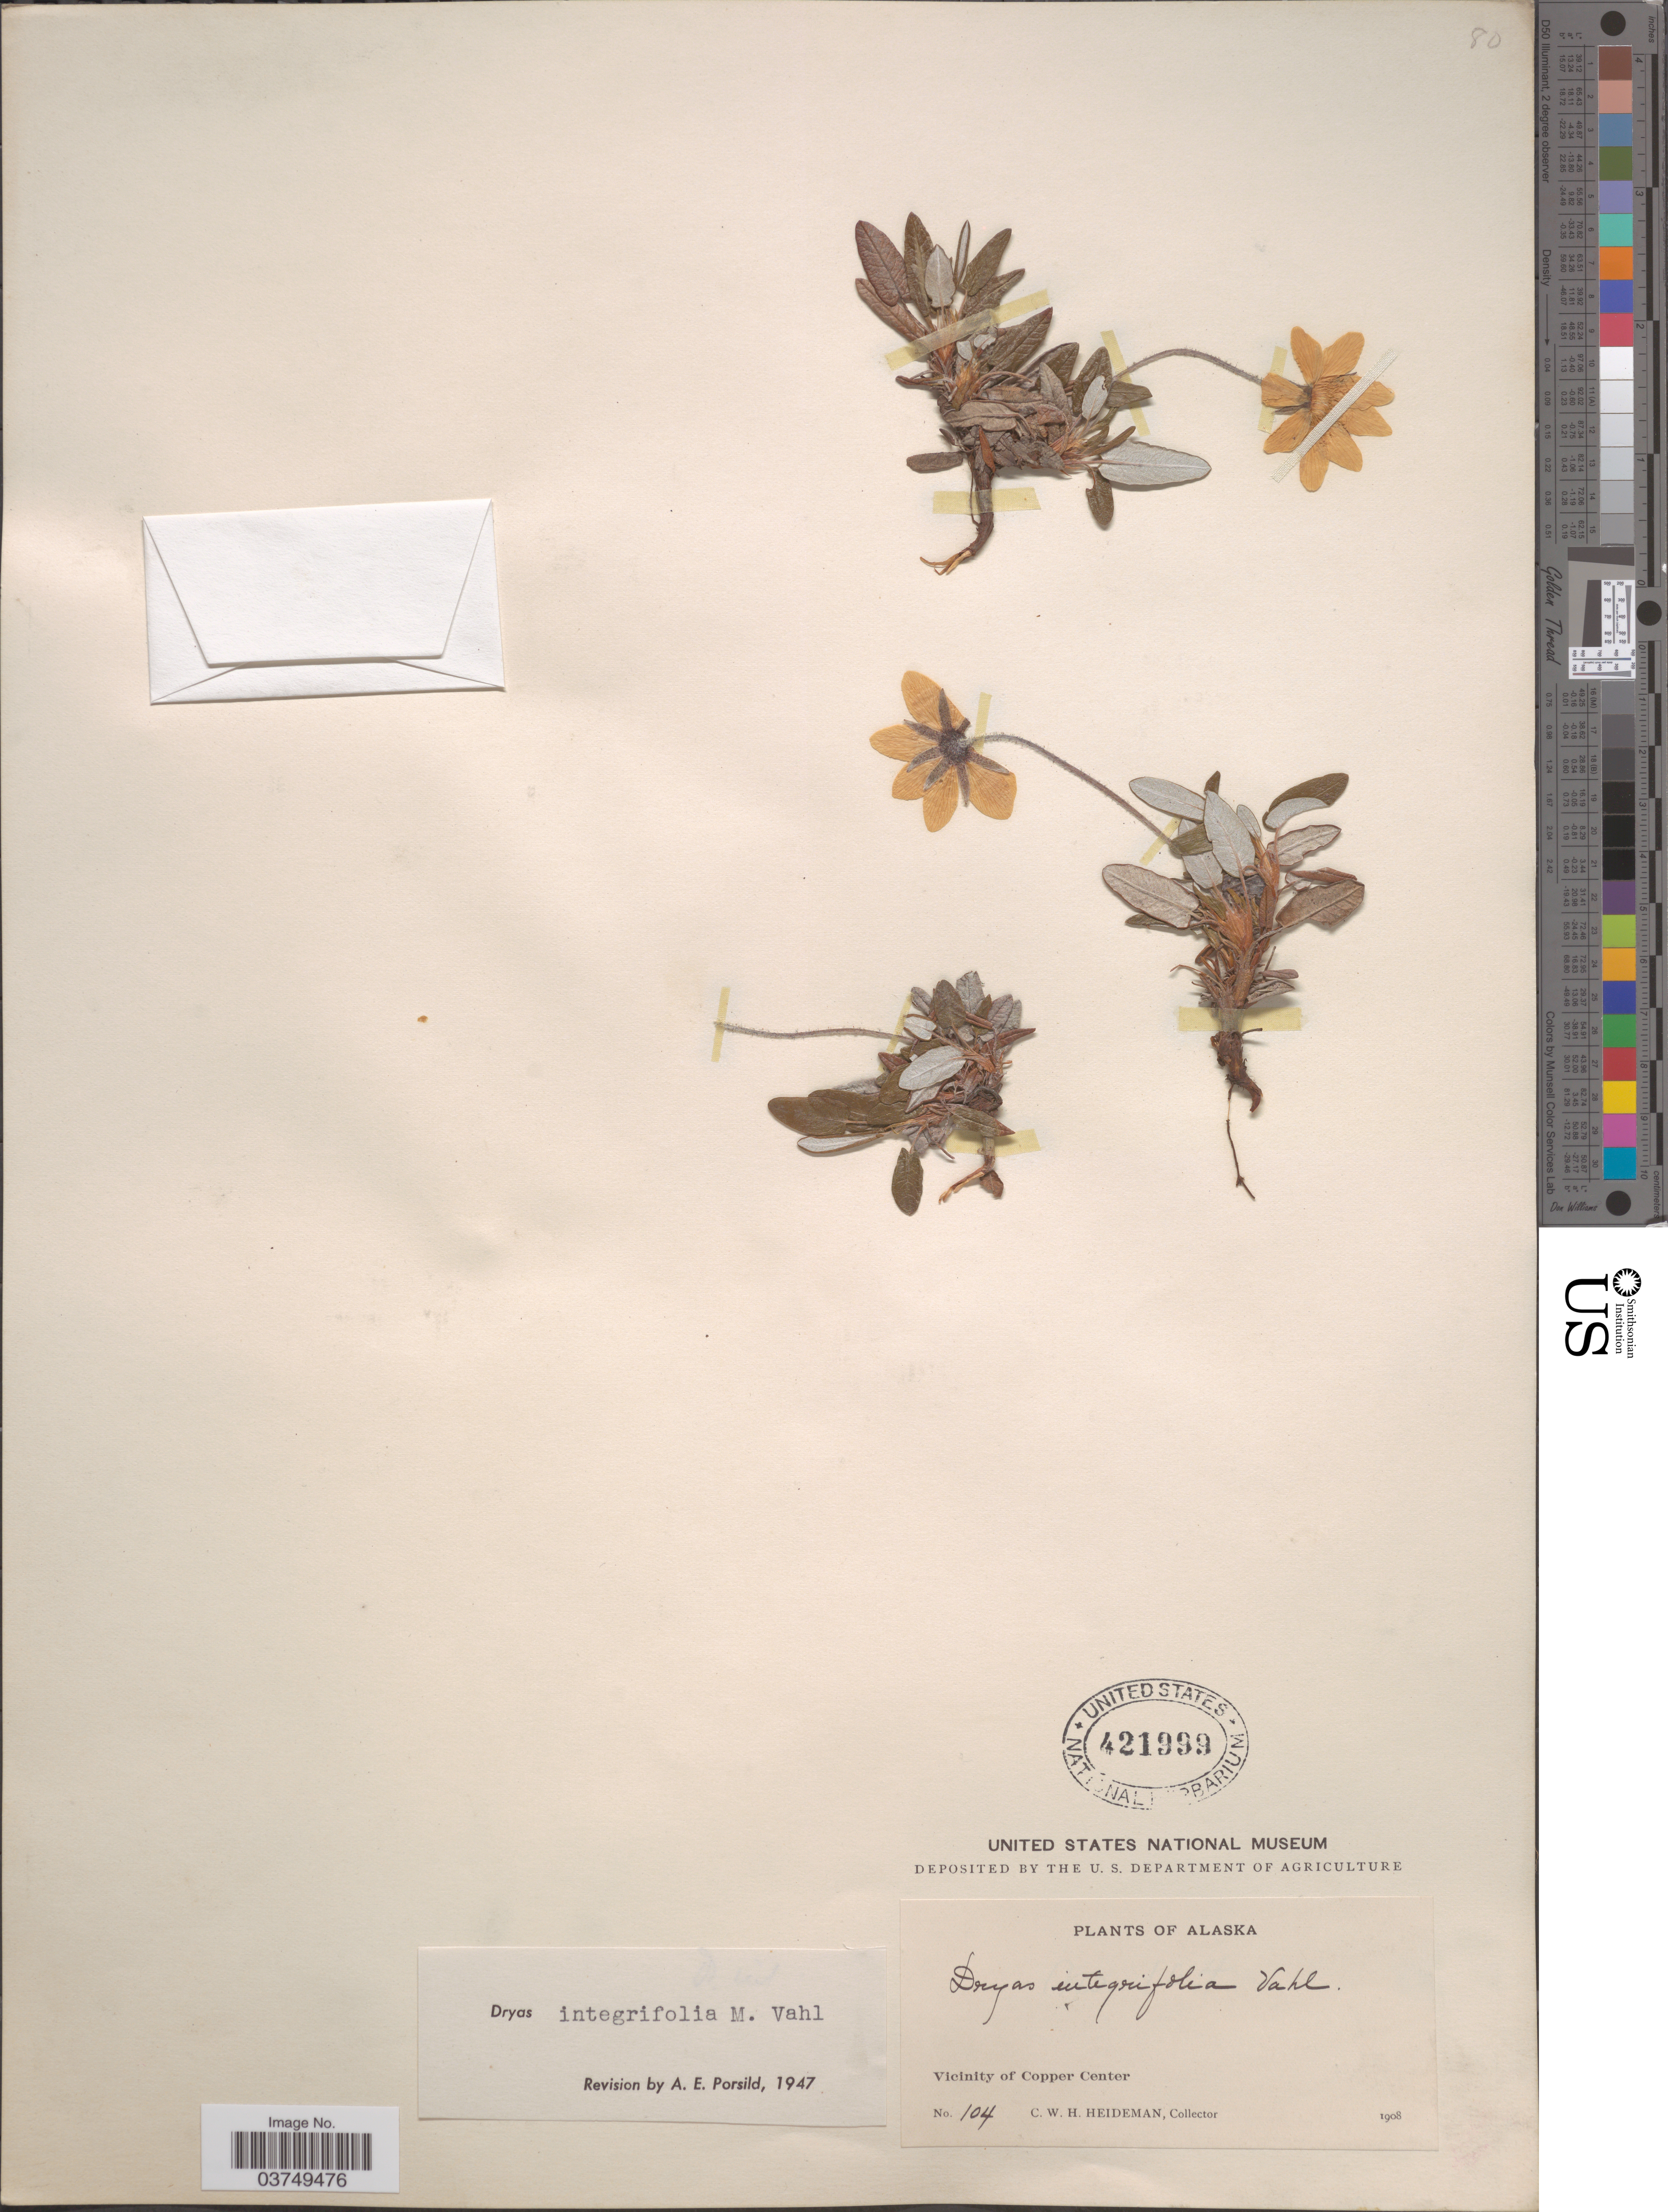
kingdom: Plantae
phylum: Tracheophyta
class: Magnoliopsida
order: Rosales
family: Rosaceae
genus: Dryas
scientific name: Dryas integrifolia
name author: Vahl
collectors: C. Heideman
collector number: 104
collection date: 1908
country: United States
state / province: Alaska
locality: Vicinity of Copper Center.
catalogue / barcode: US 421999